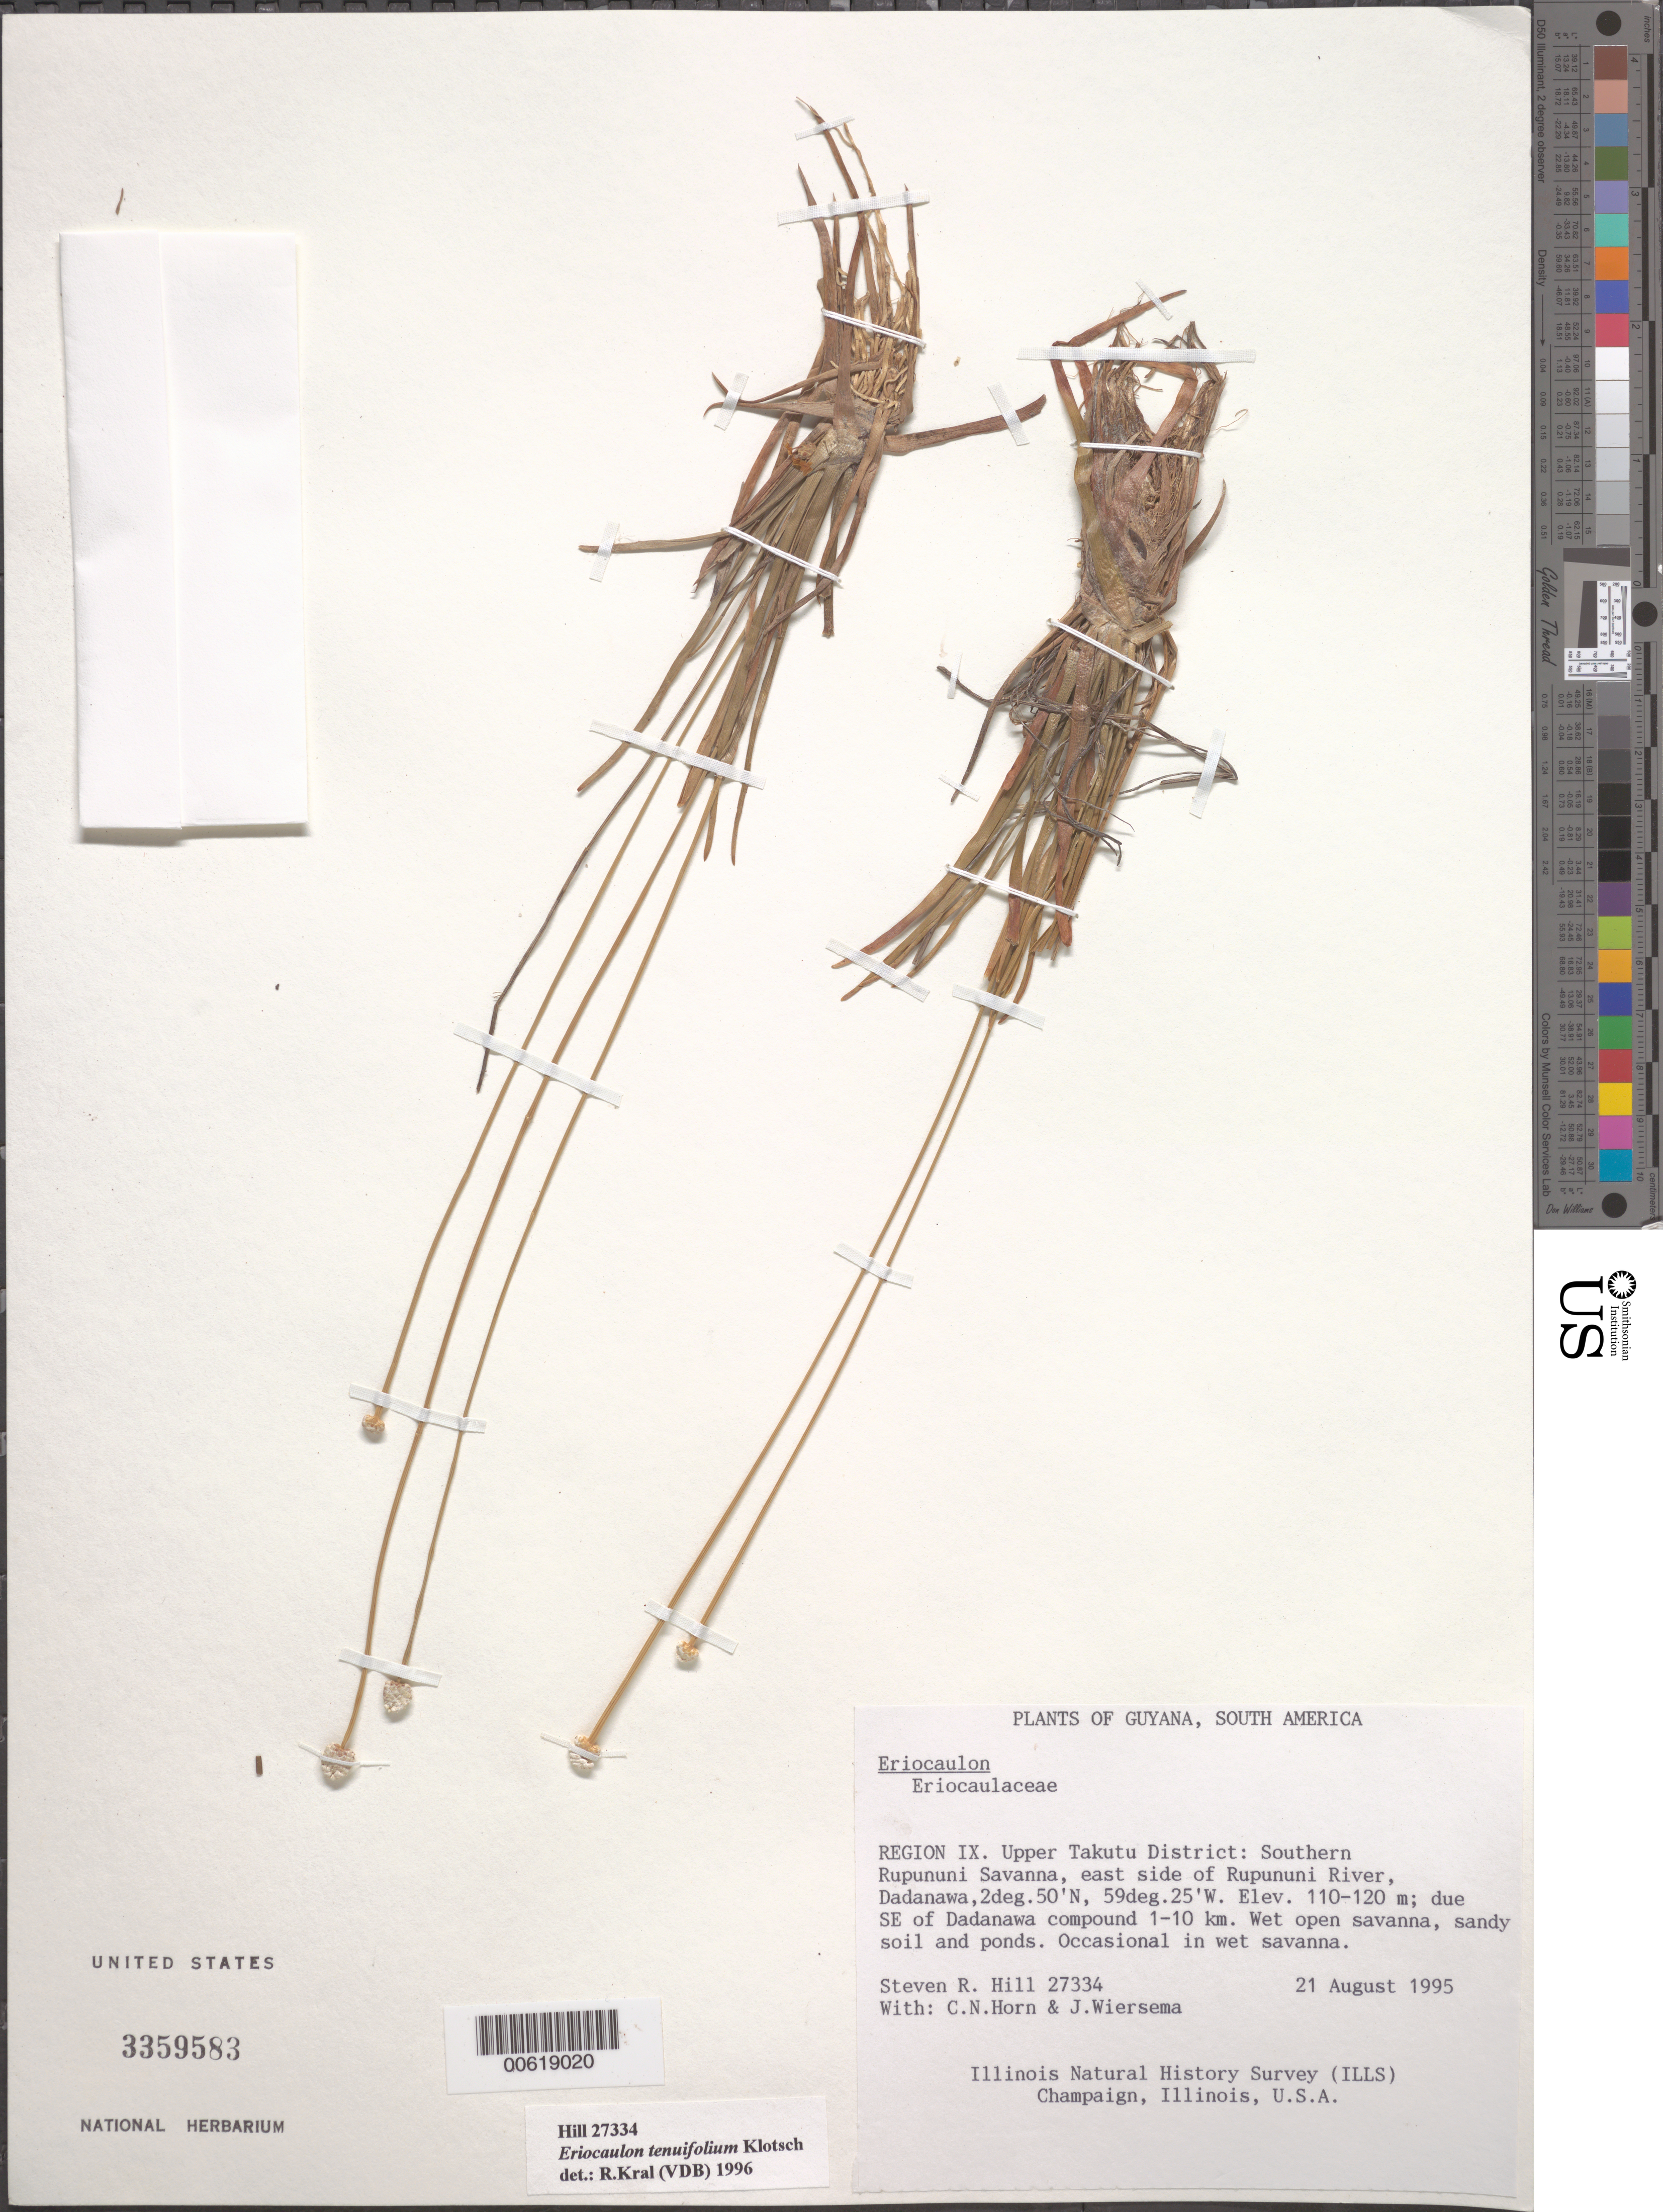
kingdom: Plantae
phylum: Tracheophyta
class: Liliopsida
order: Poales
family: Eriocaulaceae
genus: Eriocaulon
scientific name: Eriocaulon tenuifolium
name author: Klotzsch ex Körn.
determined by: Kral, Robert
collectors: S. R. Hill, C. N. Horn & J. H. Wiersema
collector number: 27334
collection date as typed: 21-Aug-95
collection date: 1995-08-21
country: Guyana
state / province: U. Takutu-U. Essequibo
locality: Dadanawa, southern Rupununi Savanna, E side of Rupununi R.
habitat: Wet open savanna, sandy soil and ponds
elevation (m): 110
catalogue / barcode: US 3359583